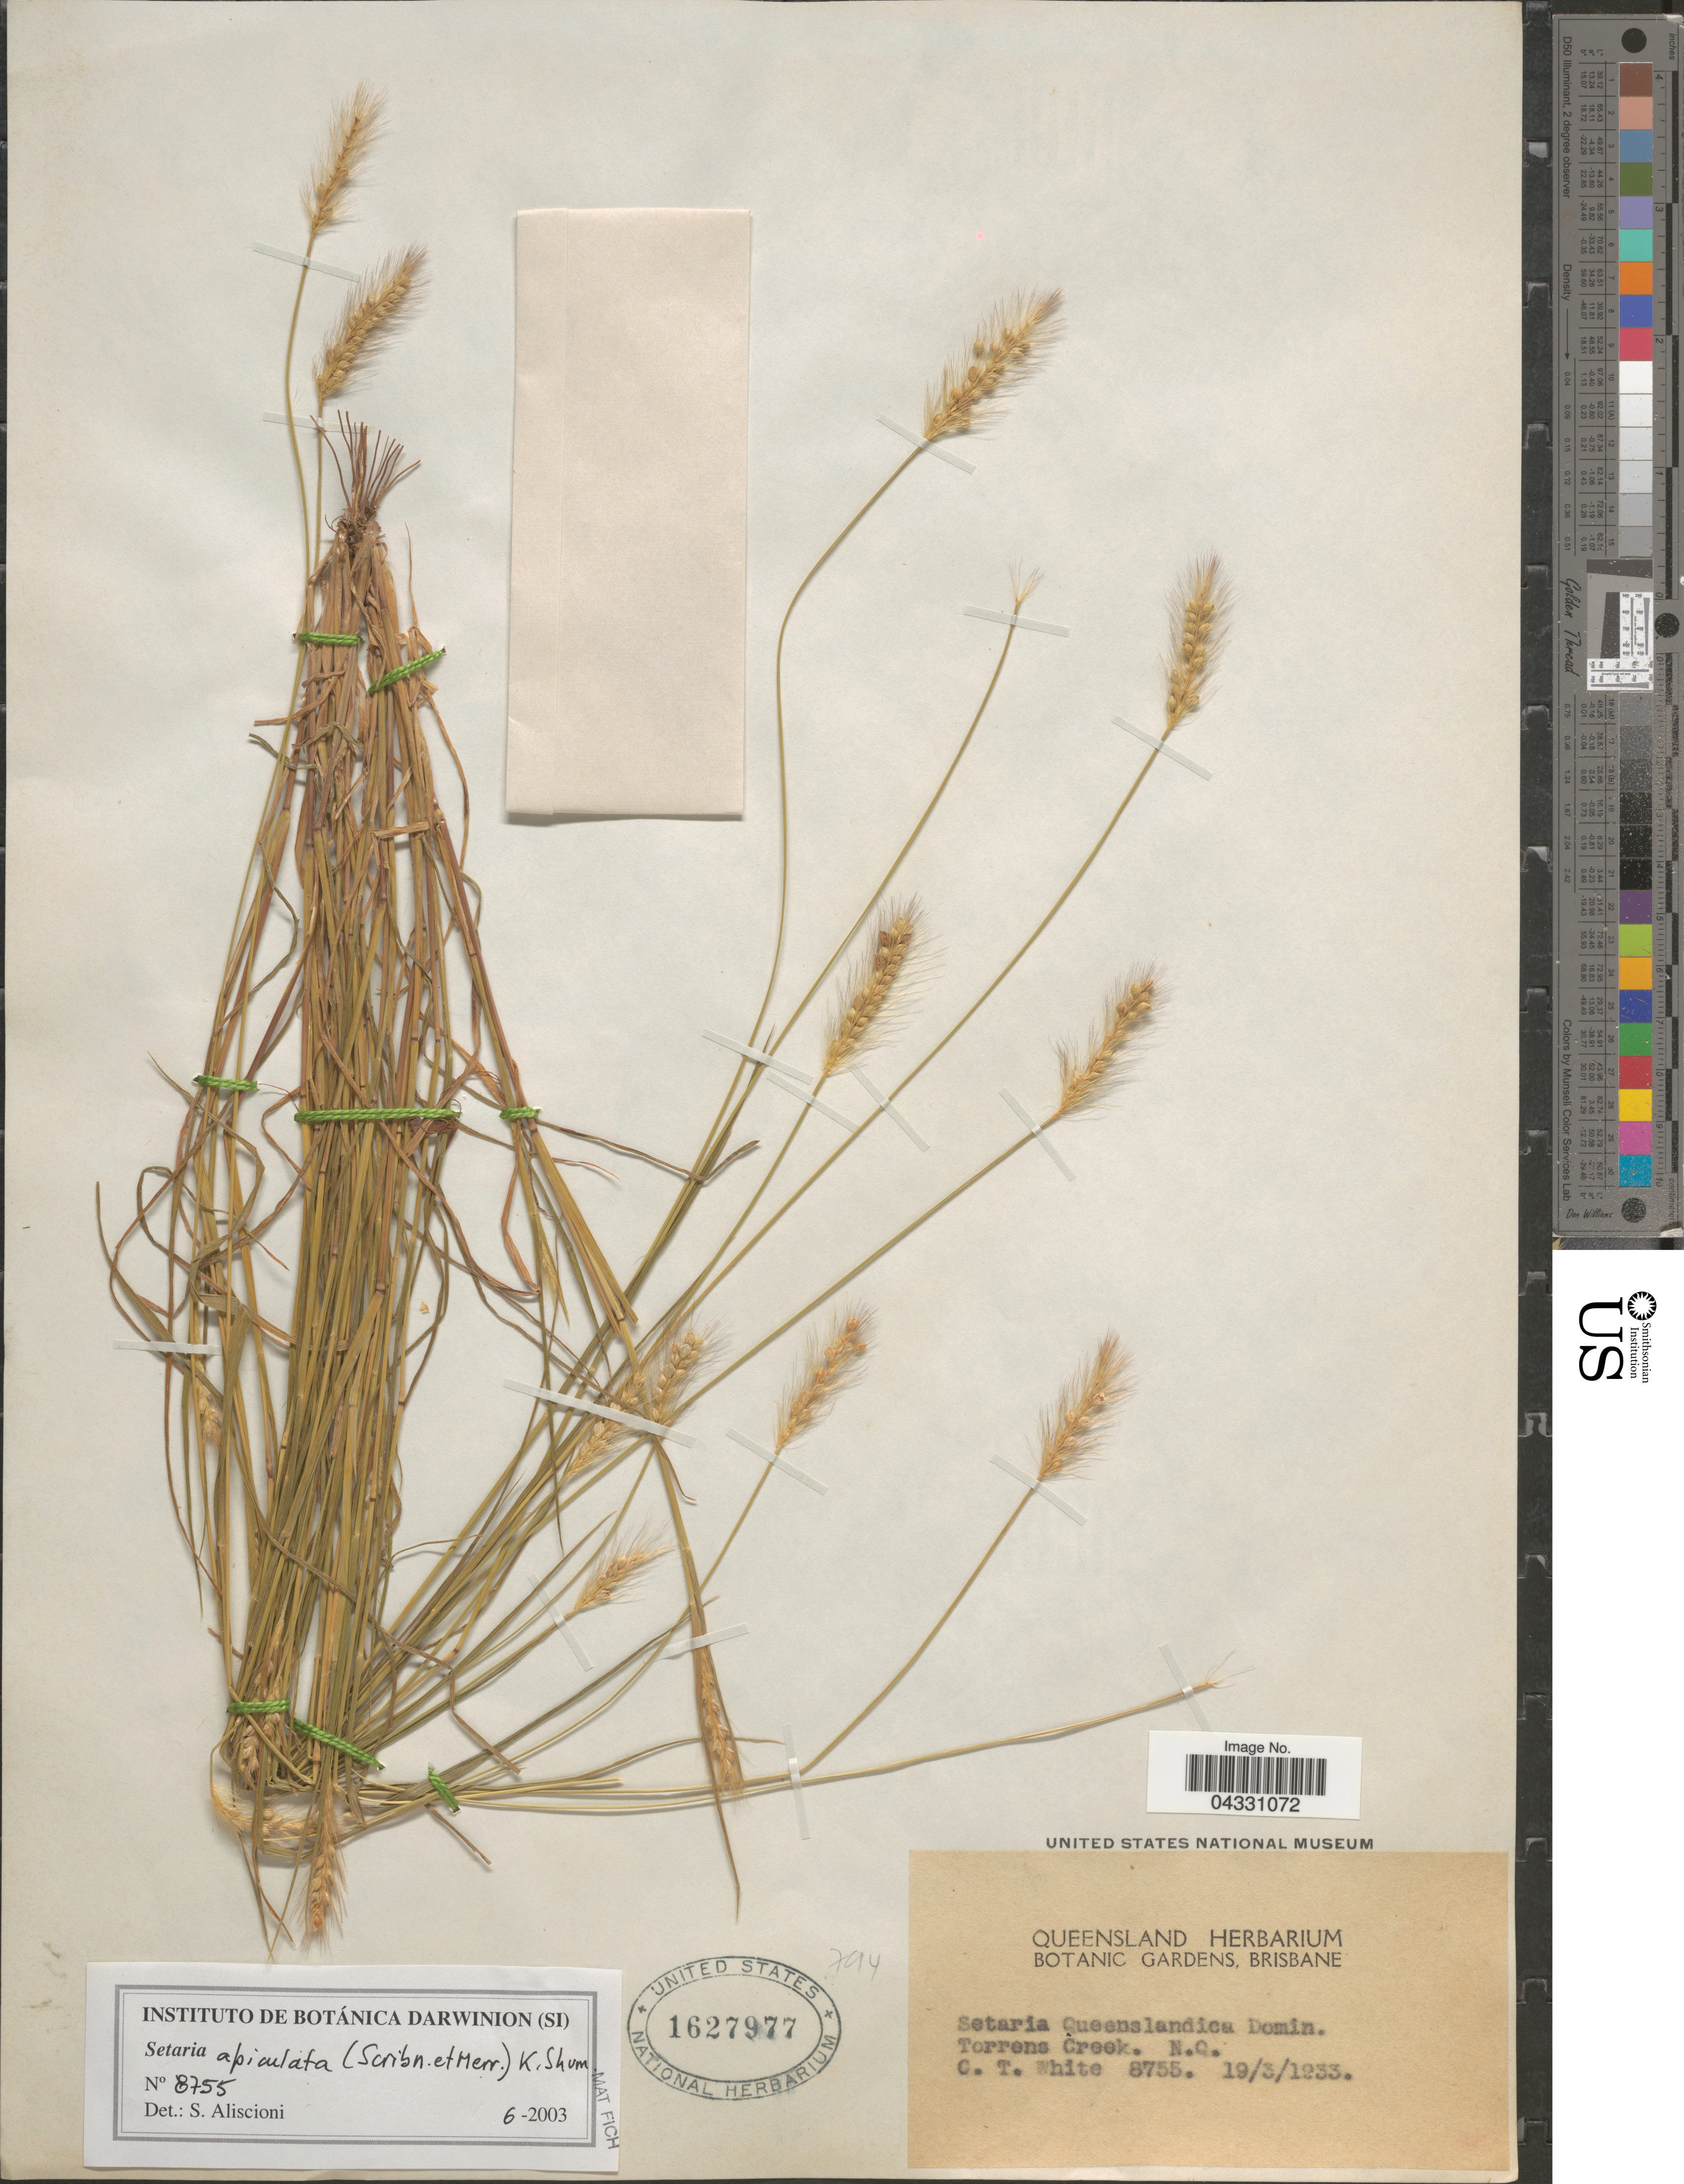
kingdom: Plantae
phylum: Tracheophyta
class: Liliopsida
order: Poales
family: Poaceae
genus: Setaria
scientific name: Setaria apiculata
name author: (Scribn. & Merr.) K. Schum.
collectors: C. T. White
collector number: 8755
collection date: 1933-03-19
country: Australia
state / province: Queensland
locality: Torrens Creek, N.Q.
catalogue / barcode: US 1627977